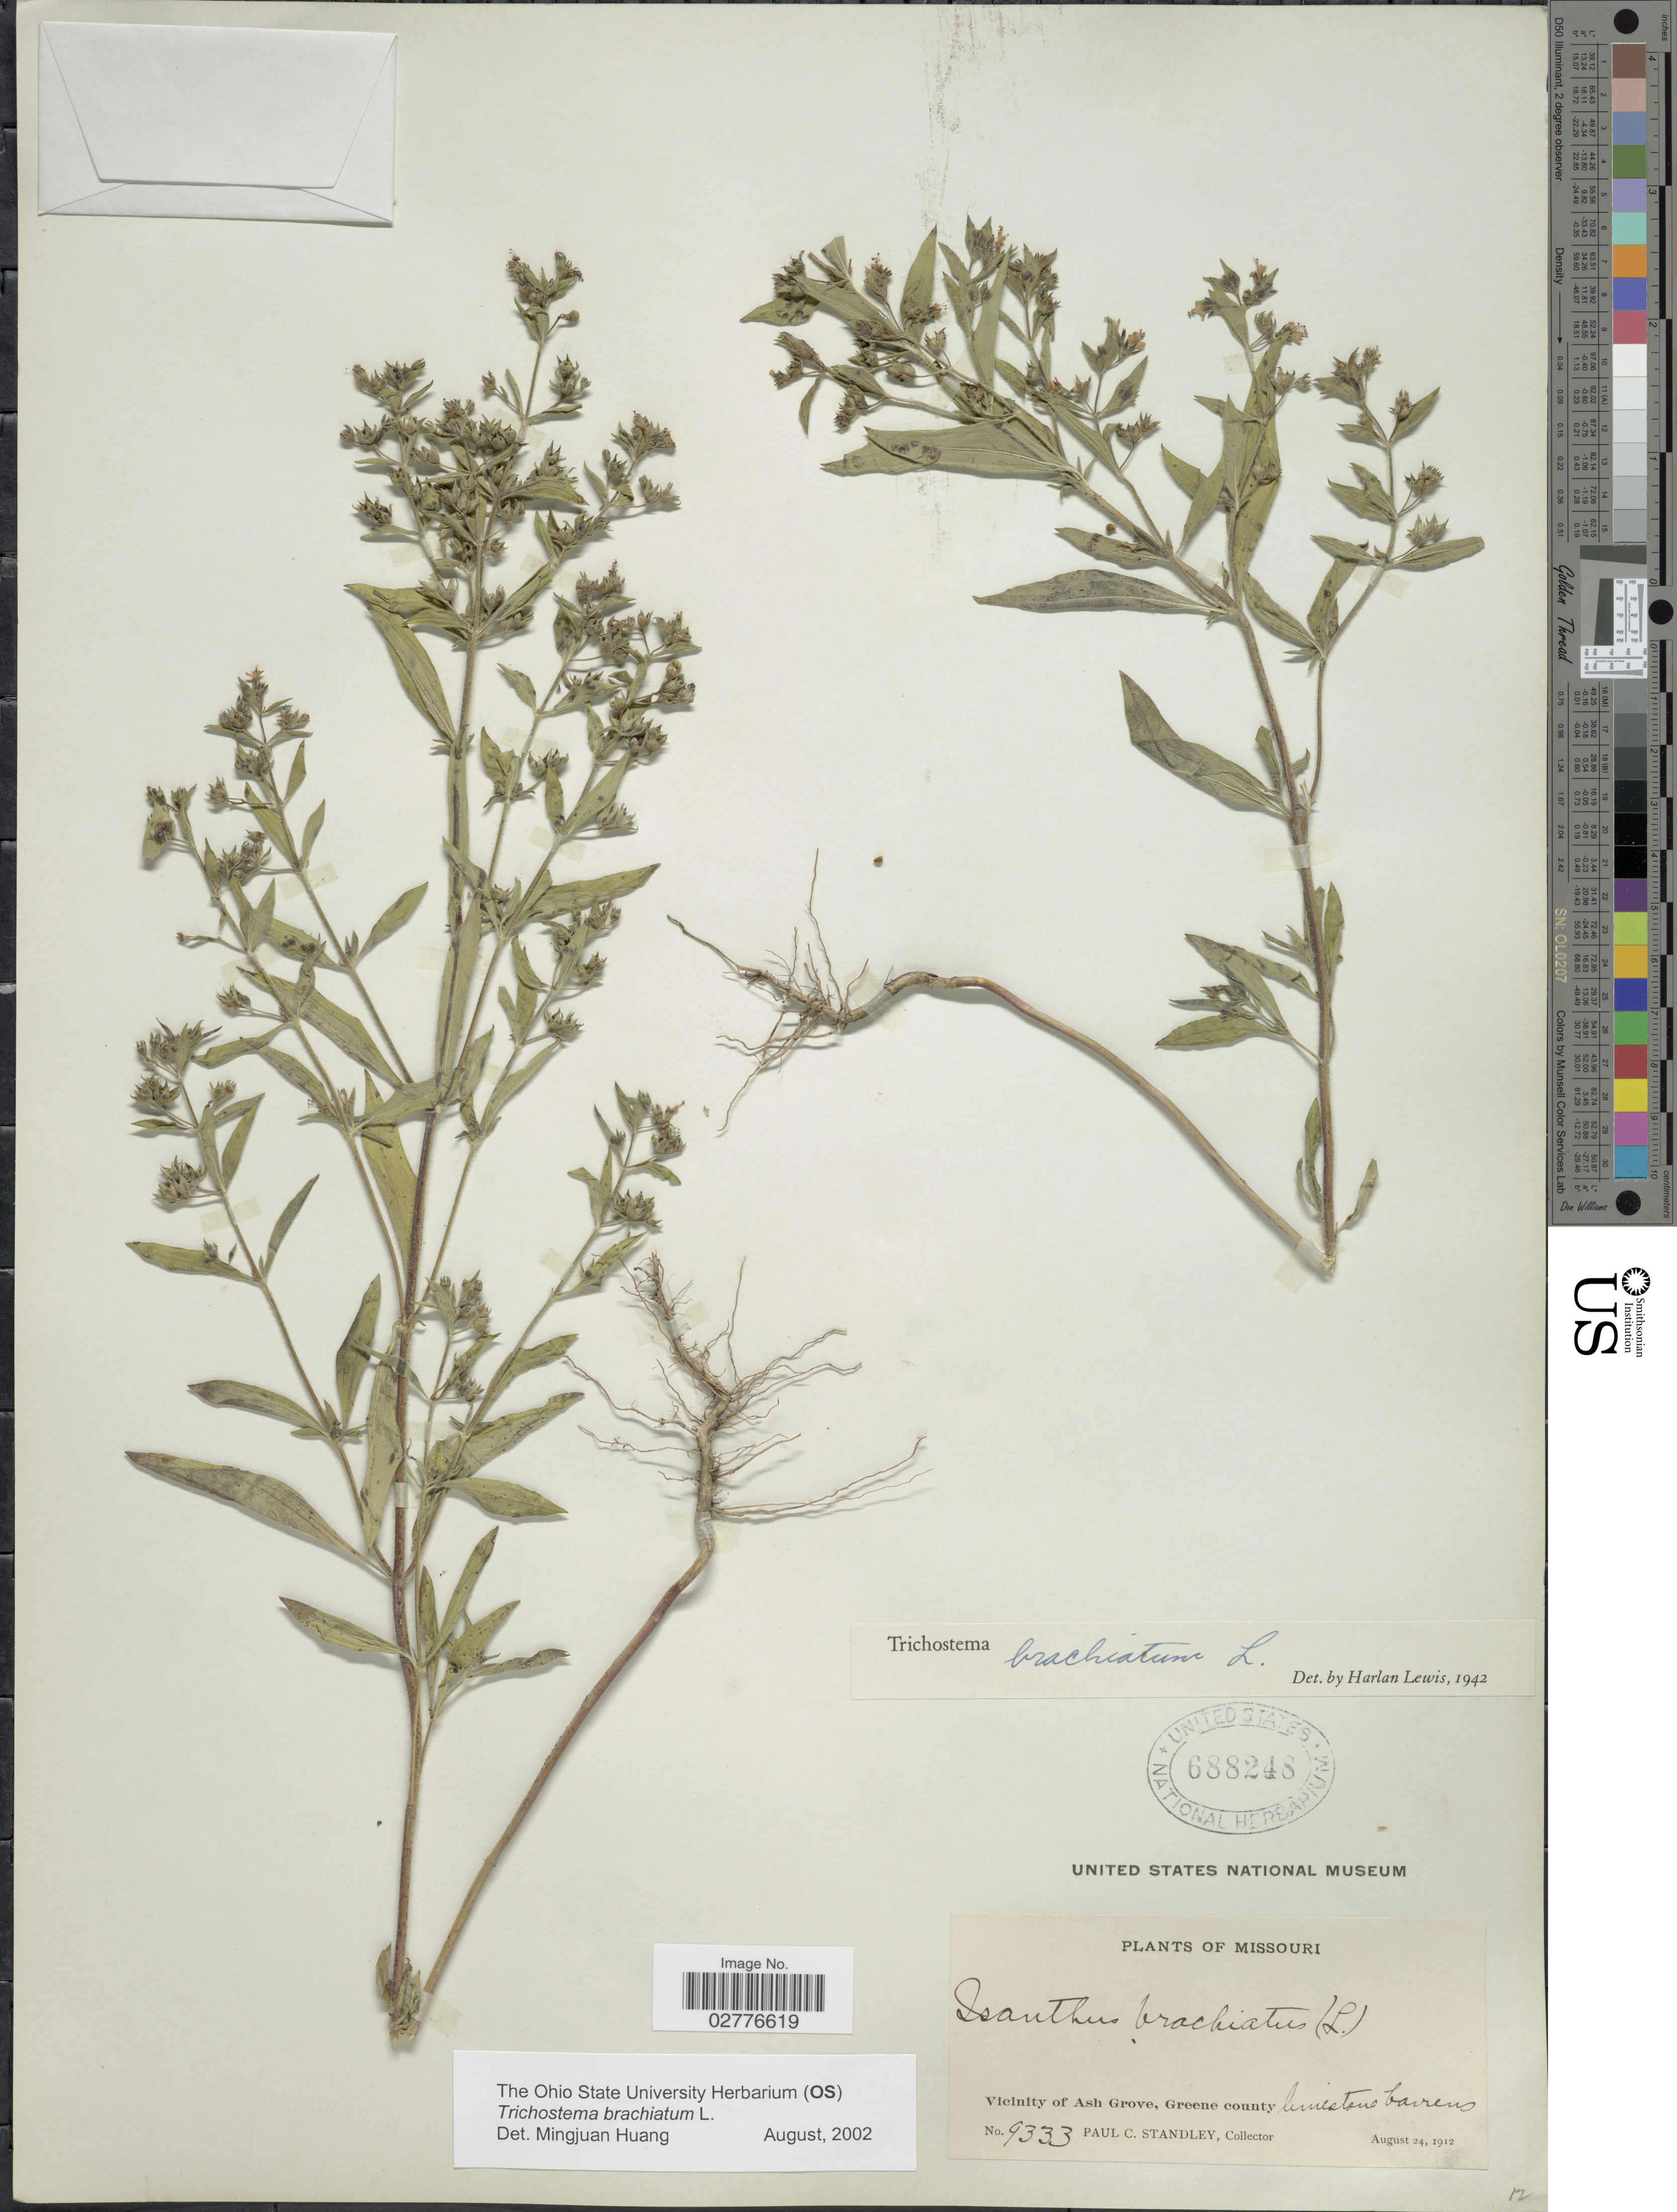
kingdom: Plantae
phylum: Tracheophyta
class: Magnoliopsida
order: Lamiales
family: Lamiaceae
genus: Trichostema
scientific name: Trichostema brachiatum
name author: L.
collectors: P. C. Standley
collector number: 9333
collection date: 1912-08-24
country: United States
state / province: Missouri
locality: Vicinity of Ash Grove, Greene county, limestone barrens.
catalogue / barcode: US 688248